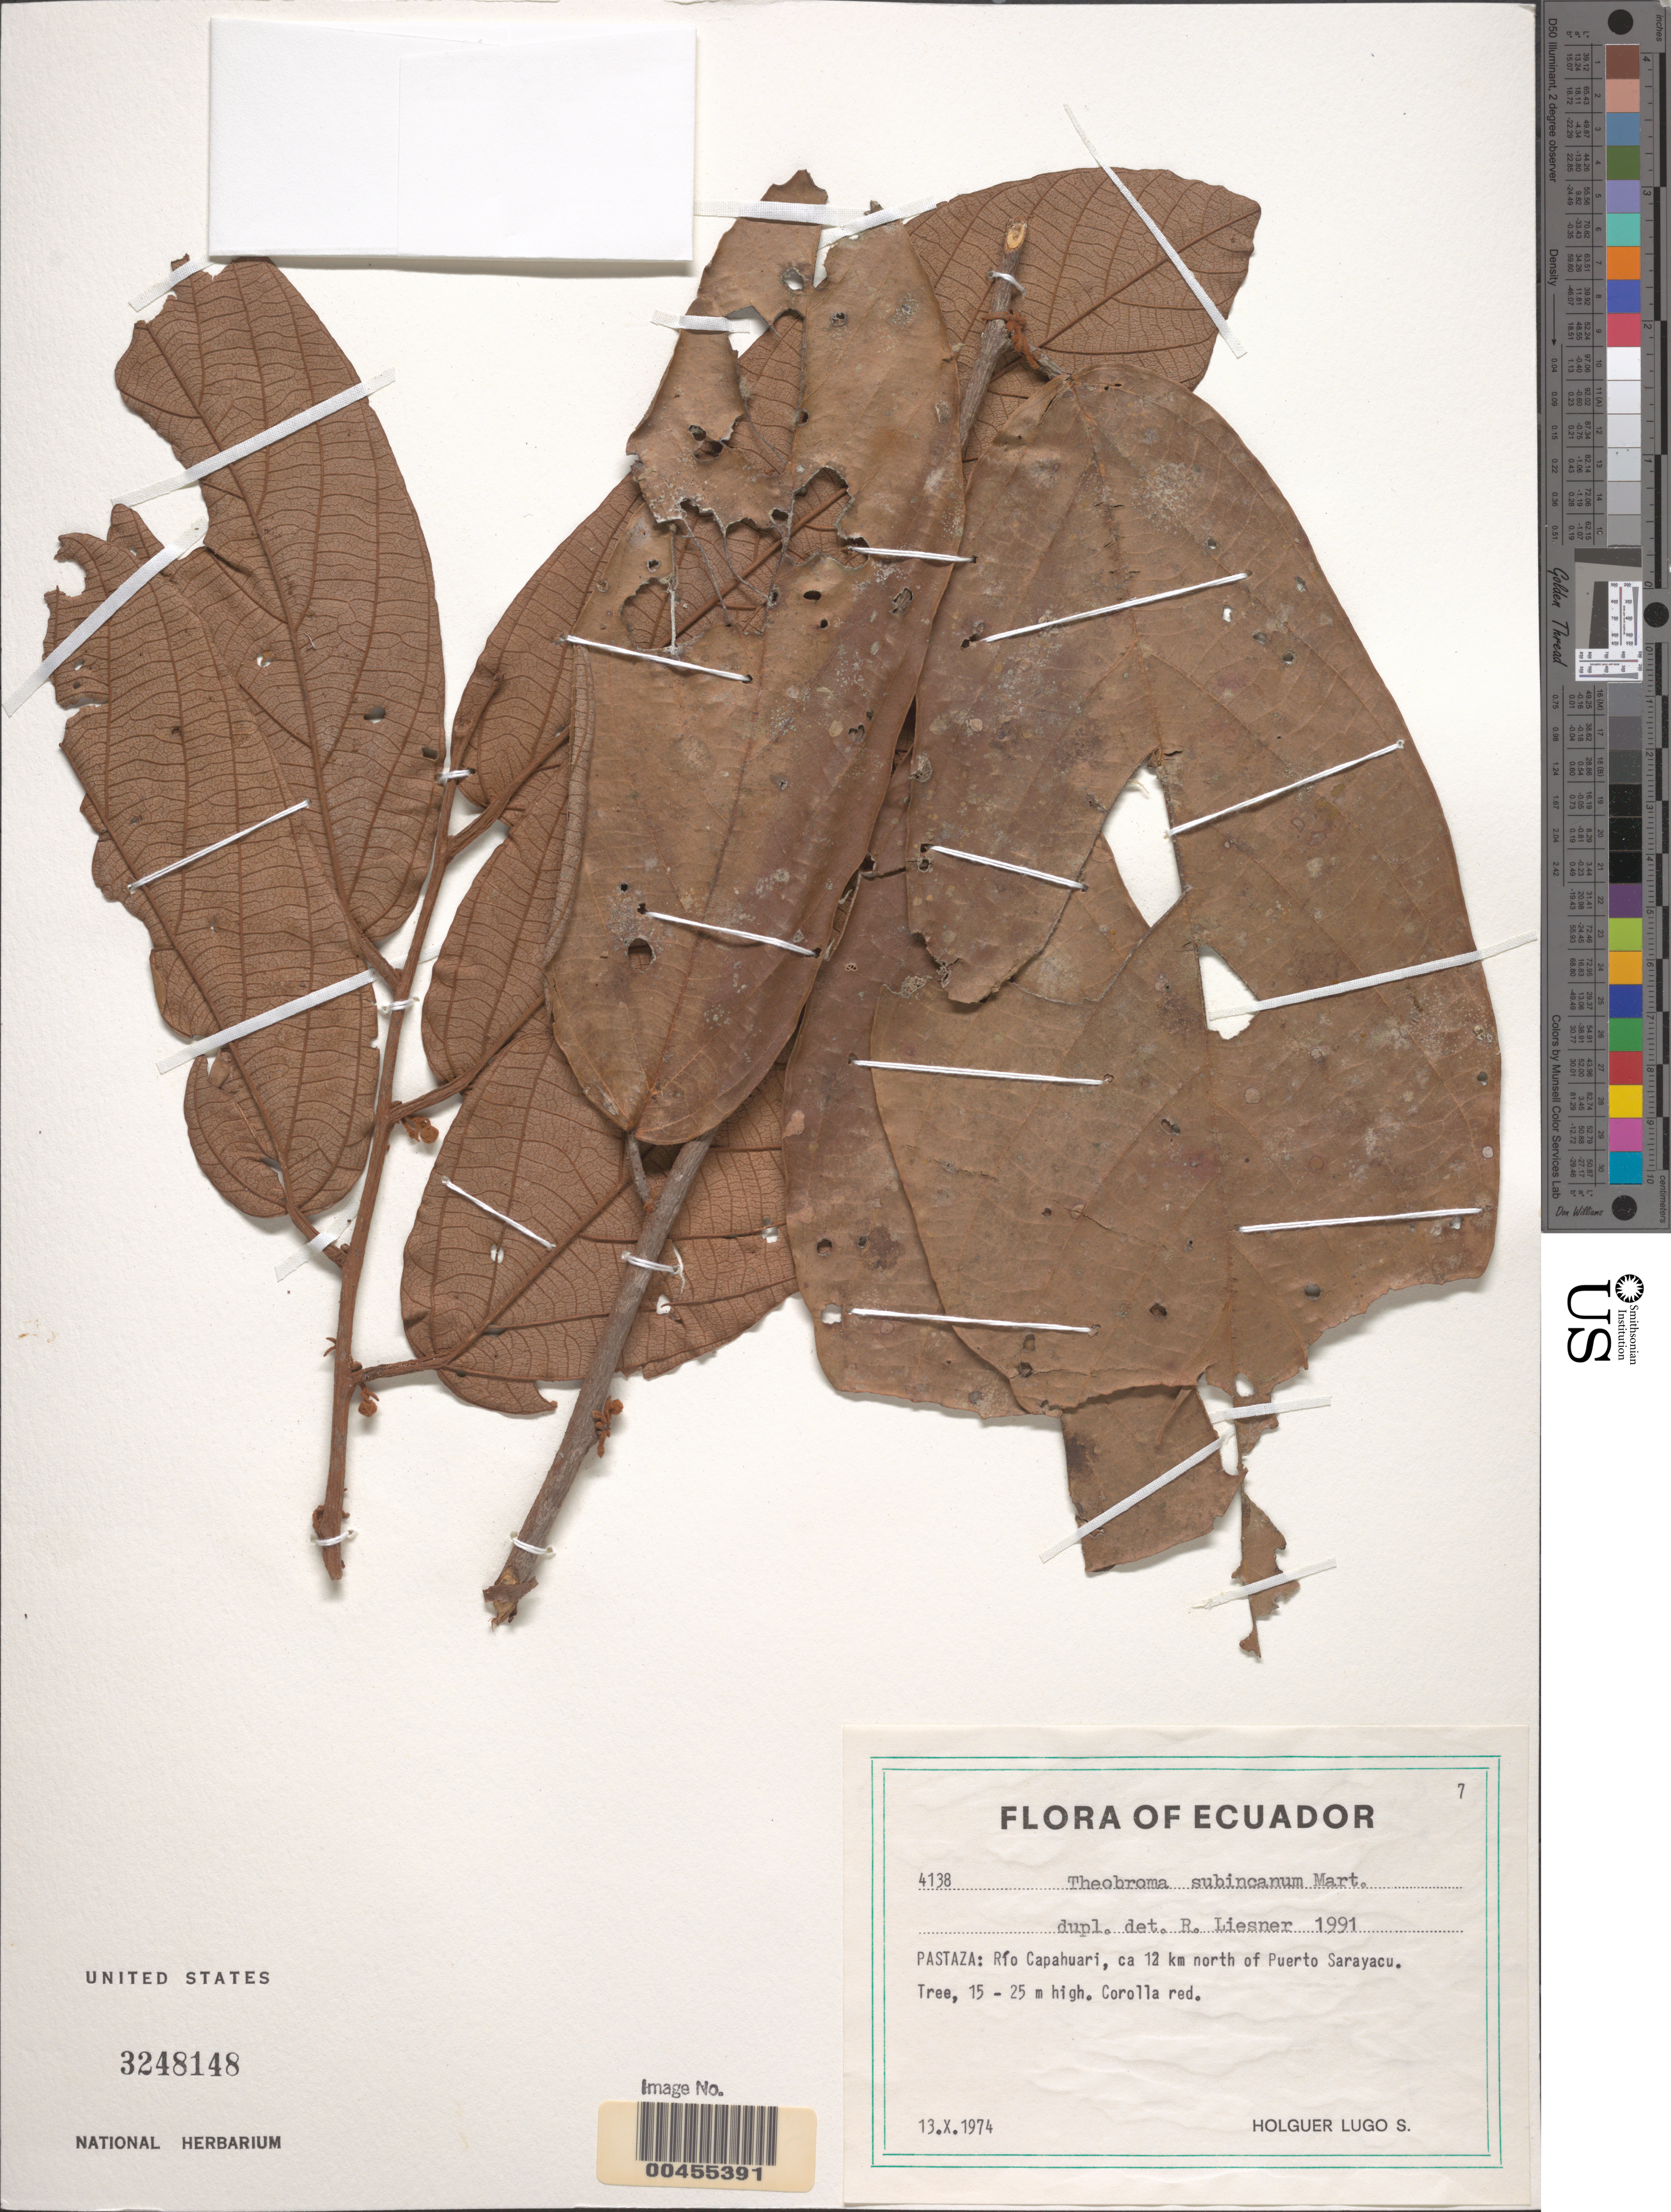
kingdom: Plantae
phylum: Tracheophyta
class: Magnoliopsida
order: Malvales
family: Malvaceae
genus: Theobroma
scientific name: Theobroma subincanum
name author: Mart.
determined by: Liesner, R. L.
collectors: H. Lugo S.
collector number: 4138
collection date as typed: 13 Oct 1974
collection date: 1974-10-13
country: Ecuador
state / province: Pastaza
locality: Río Capahuari, ca. 12 km N of Puerto Sarayacu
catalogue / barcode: US 3248148